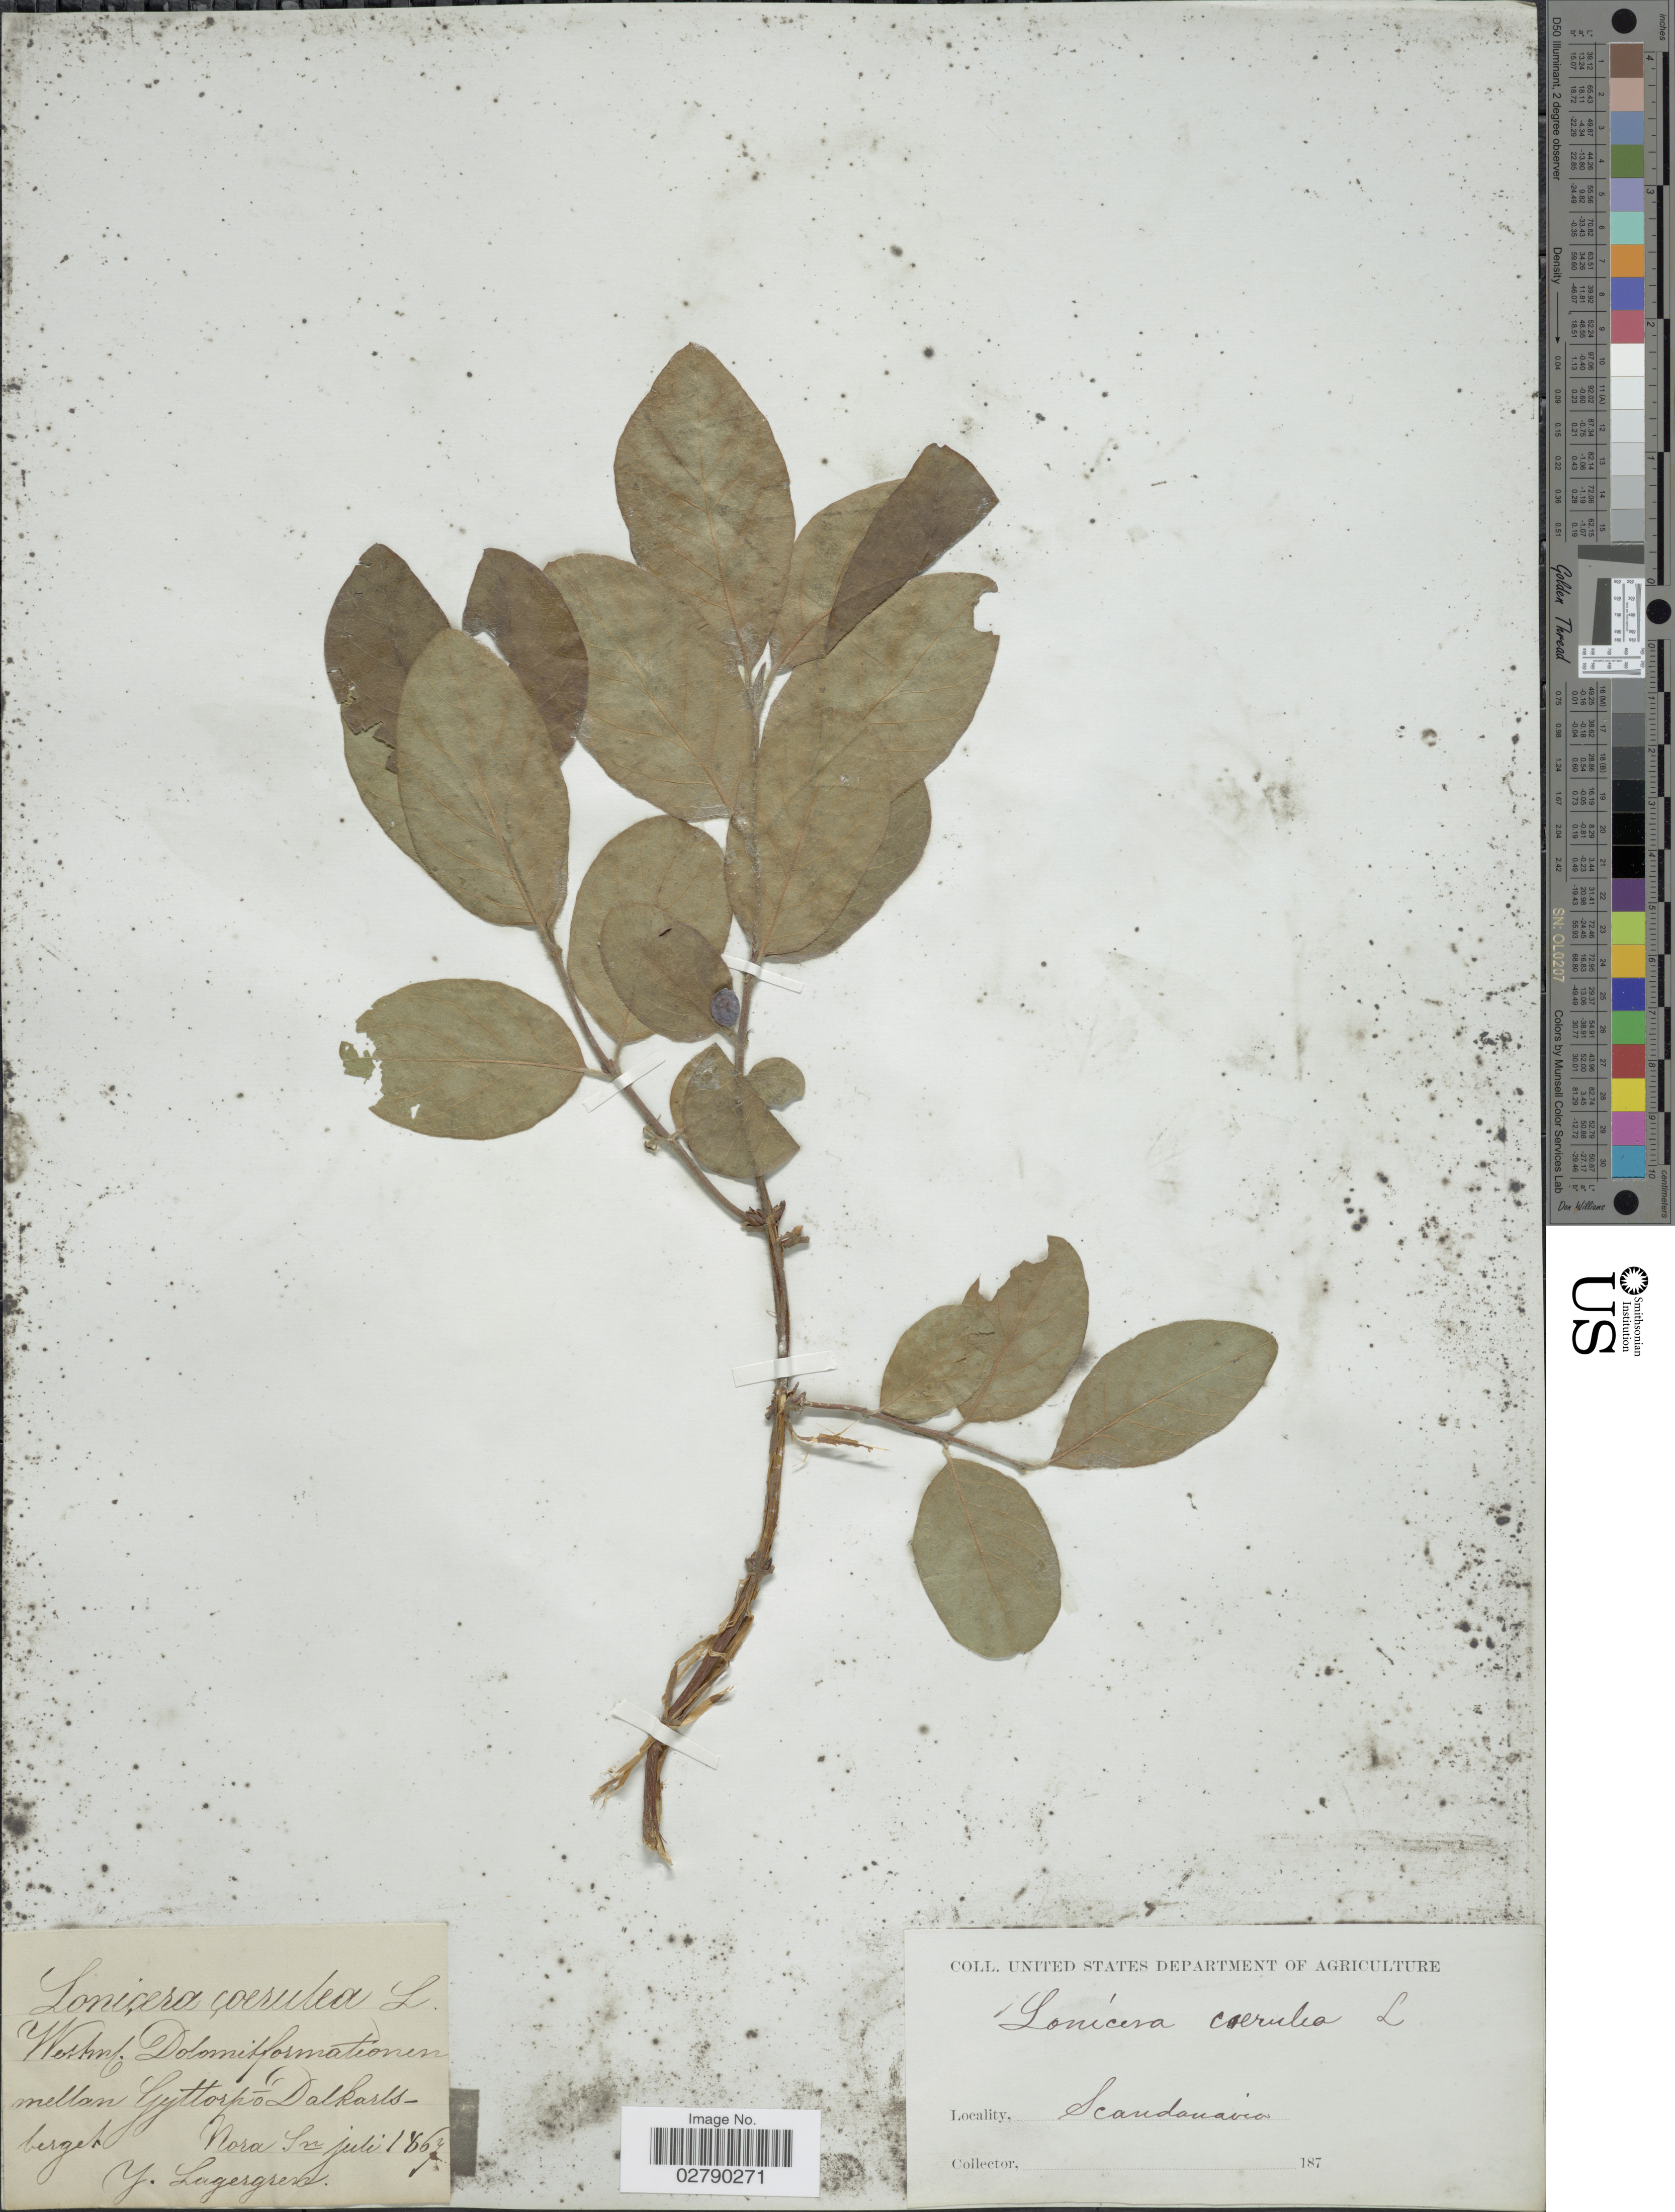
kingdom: Plantae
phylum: Tracheophyta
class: Magnoliopsida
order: Dipsacales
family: Caprifoliaceae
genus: Lonicera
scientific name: Lonicera caerulea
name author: L.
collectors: J. Lagergren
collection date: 1867-07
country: Sweden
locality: Mellan Gyttorpo Dalkarlsberget. Nora. Scandanavia